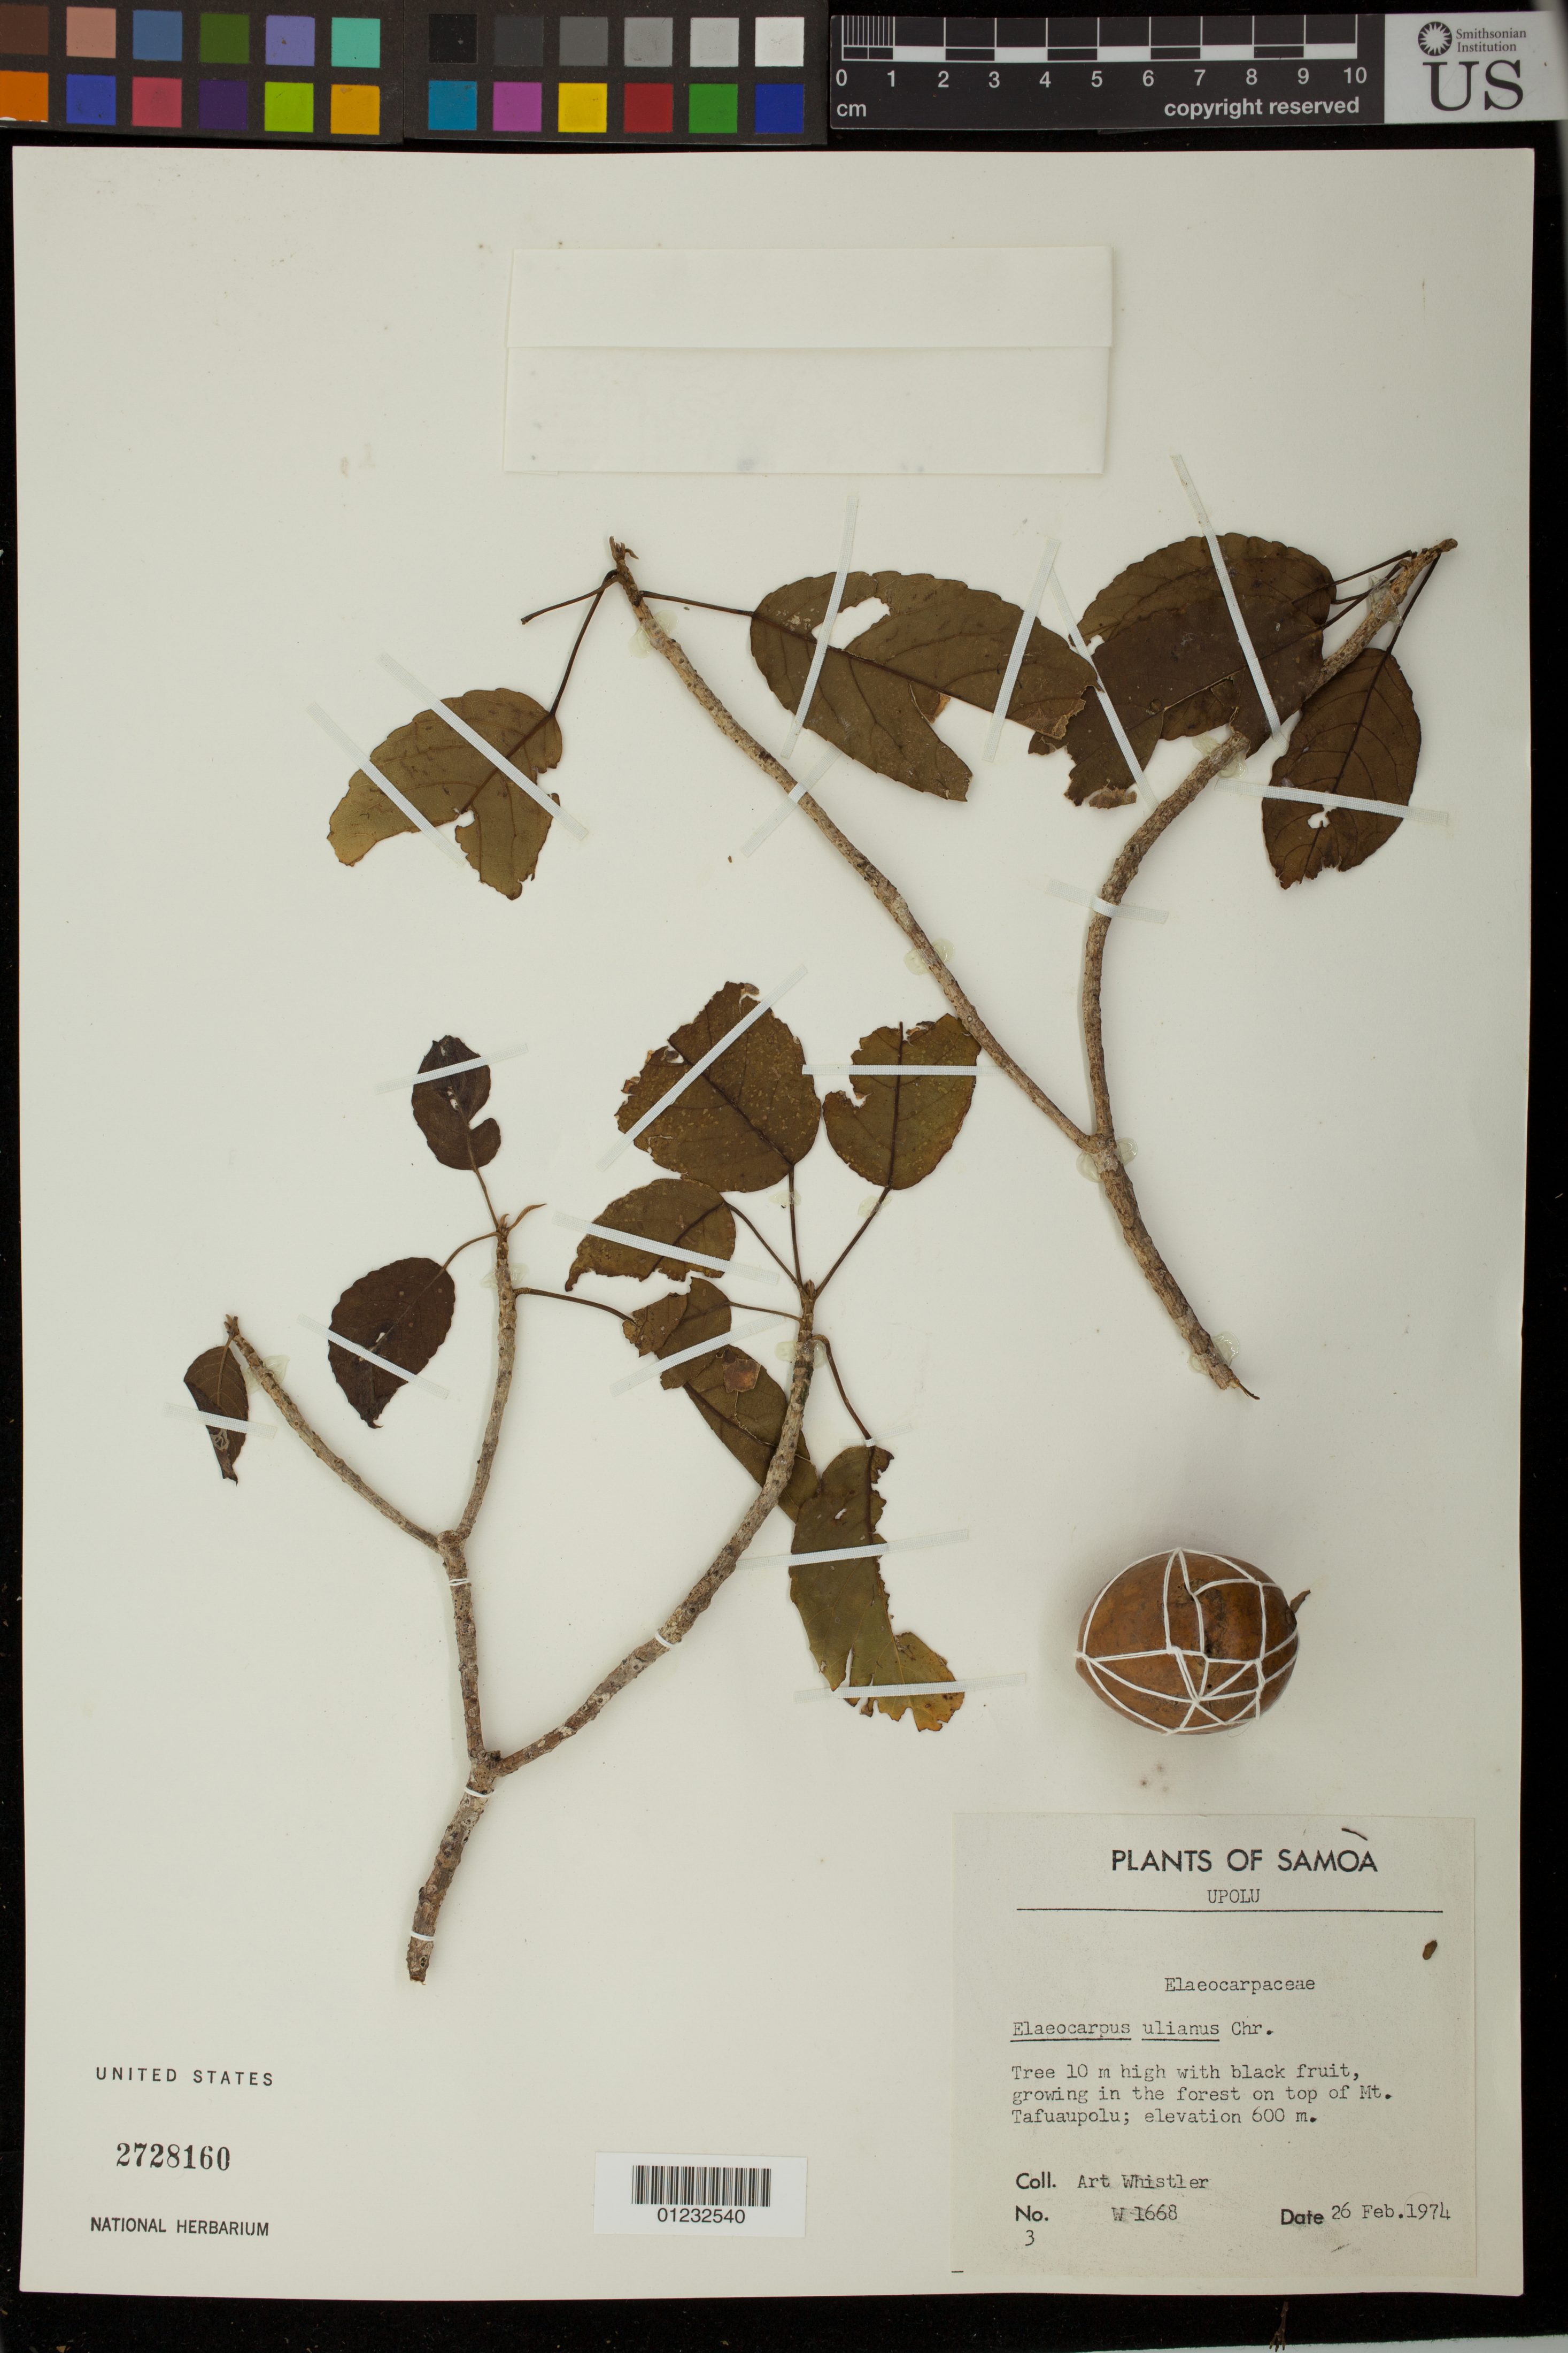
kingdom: Plantae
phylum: Tracheophyta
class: Magnoliopsida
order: Oxalidales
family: Elaeocarpaceae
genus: Elaeocarpus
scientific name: Elaeocarpus ulianus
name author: Christoph.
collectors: A. Whistler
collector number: W 1668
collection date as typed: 26 Feb 1974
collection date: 1974-02-26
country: Samoa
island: Upolu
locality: Mt. Tafuaupolu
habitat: In the forest.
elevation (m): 600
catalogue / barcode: US 2728160